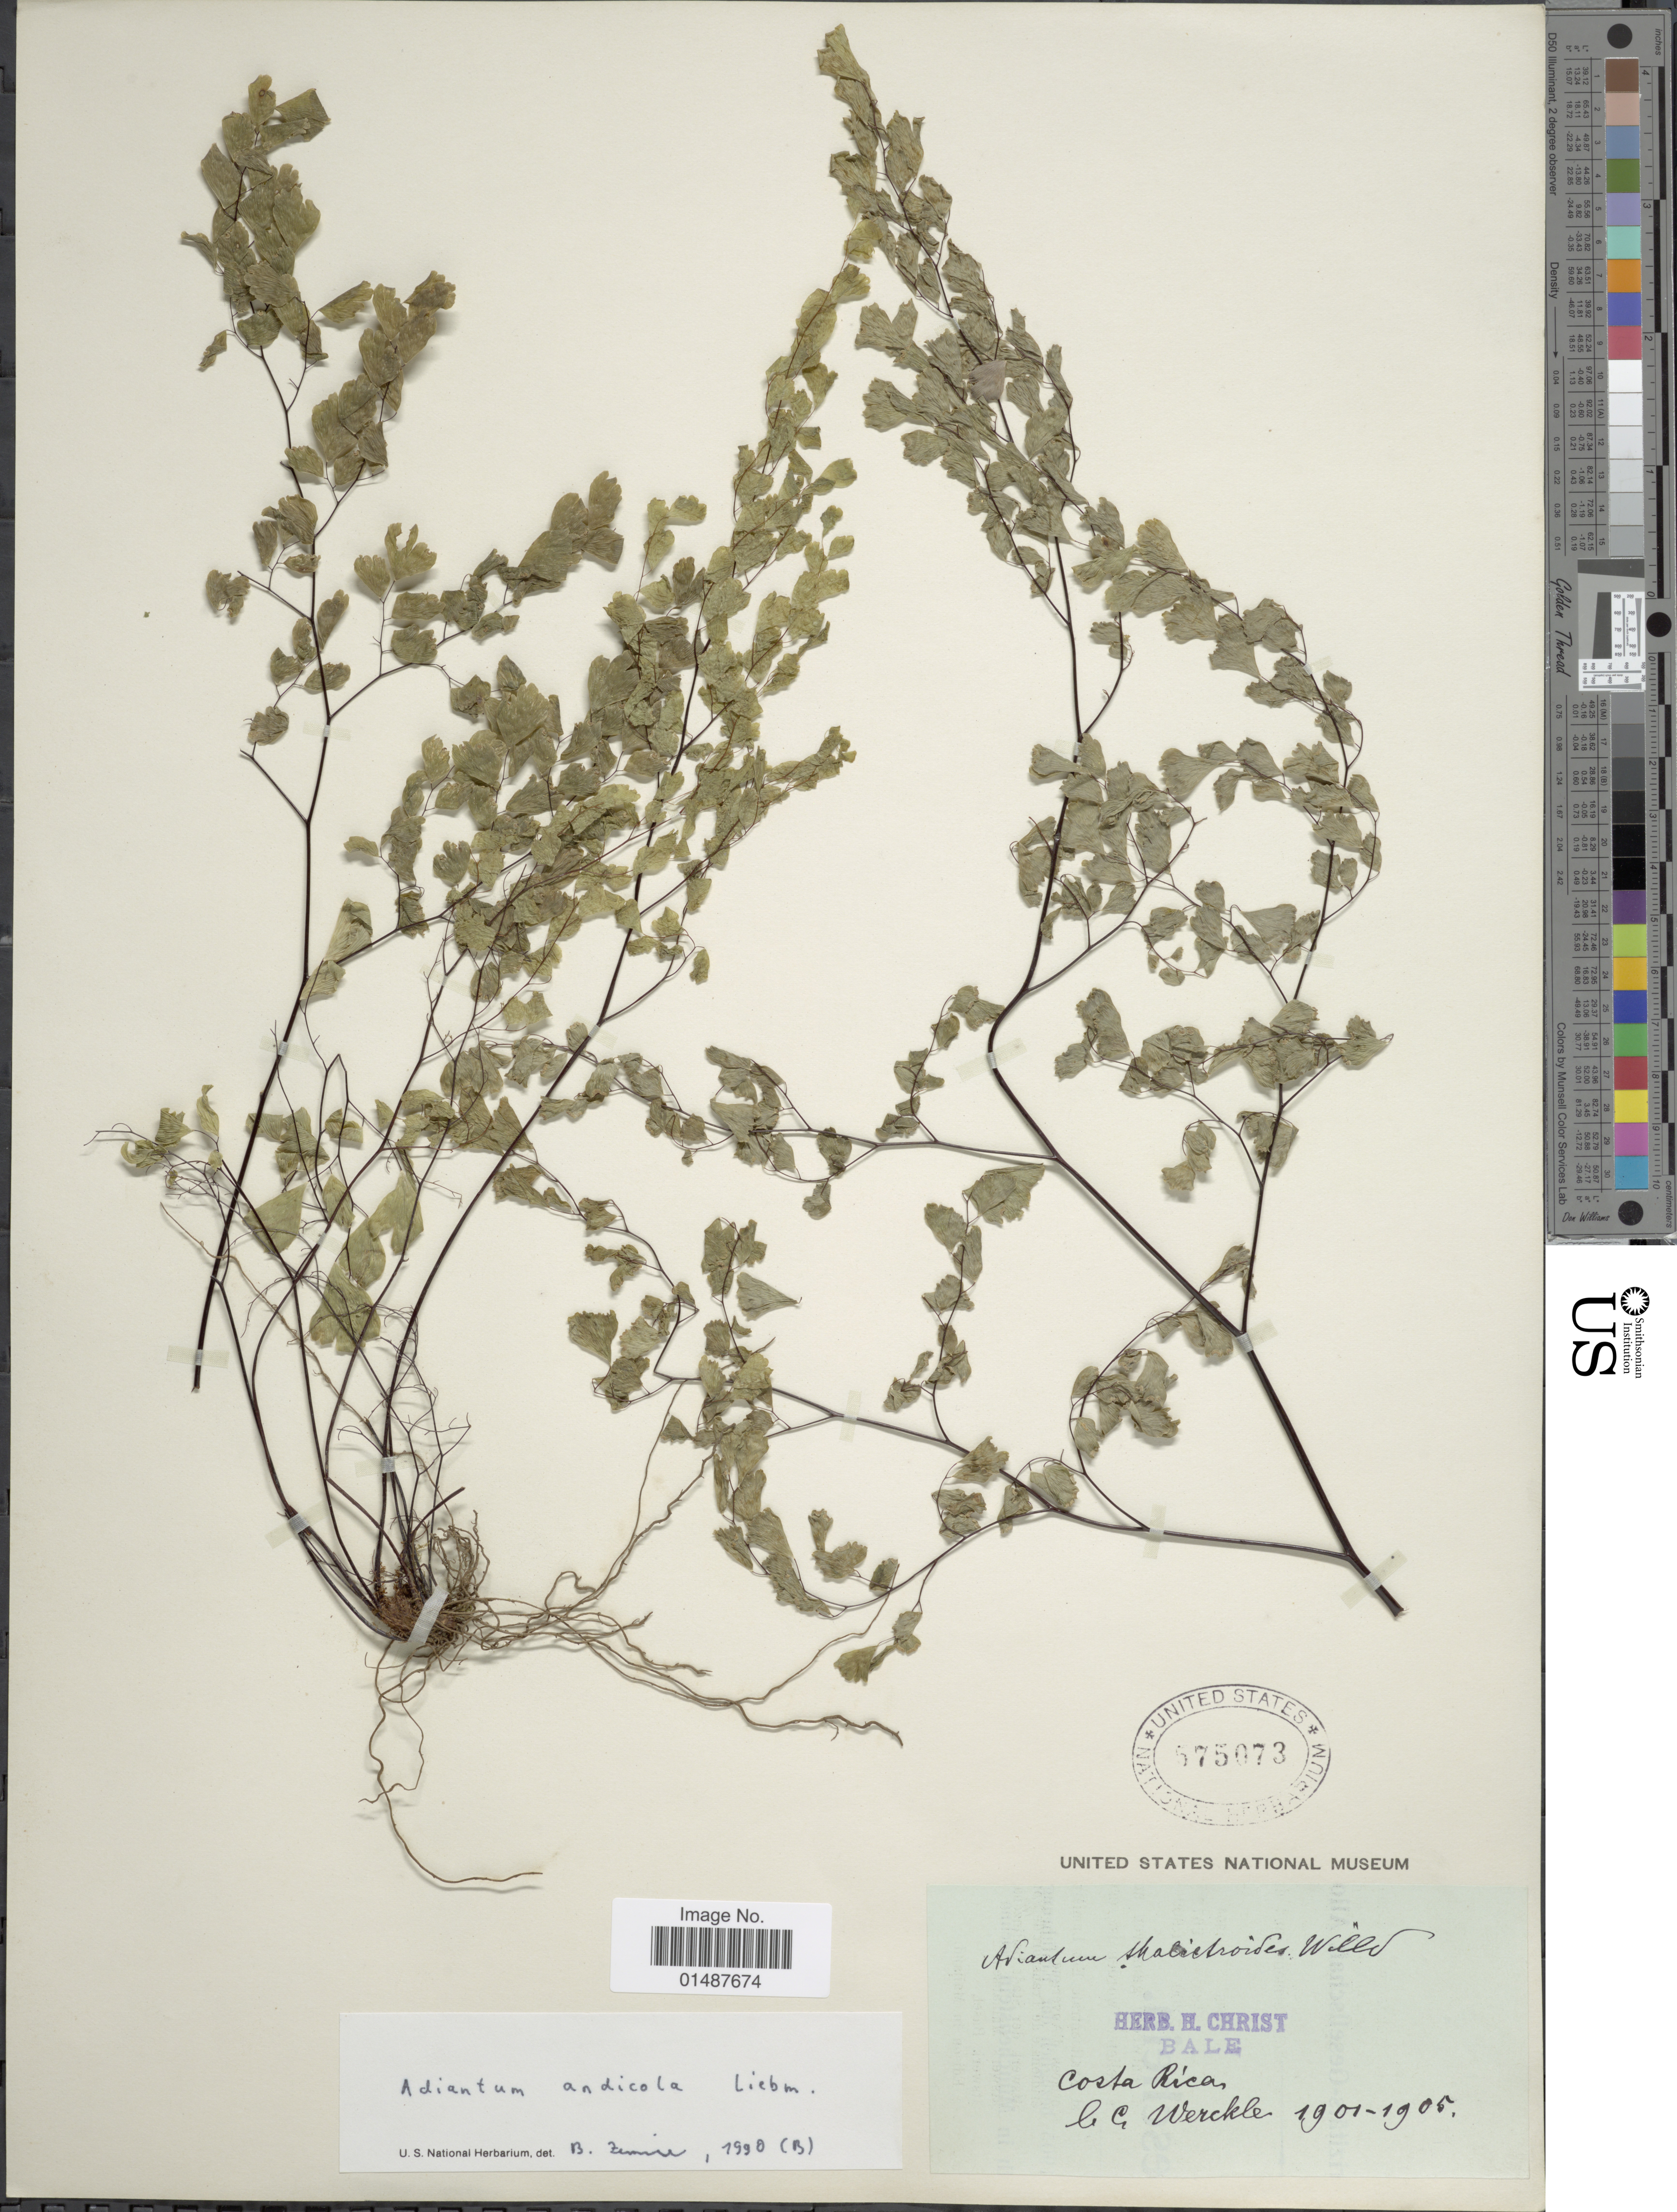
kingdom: Plantae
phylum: Tracheophyta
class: Polypodiopsida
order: Polypodiales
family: Pteridaceae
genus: Adiantum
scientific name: Adiantum andicola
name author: Liebm.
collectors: C. C Wercklé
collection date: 1901/1905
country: Costa Rica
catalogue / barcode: US 675073